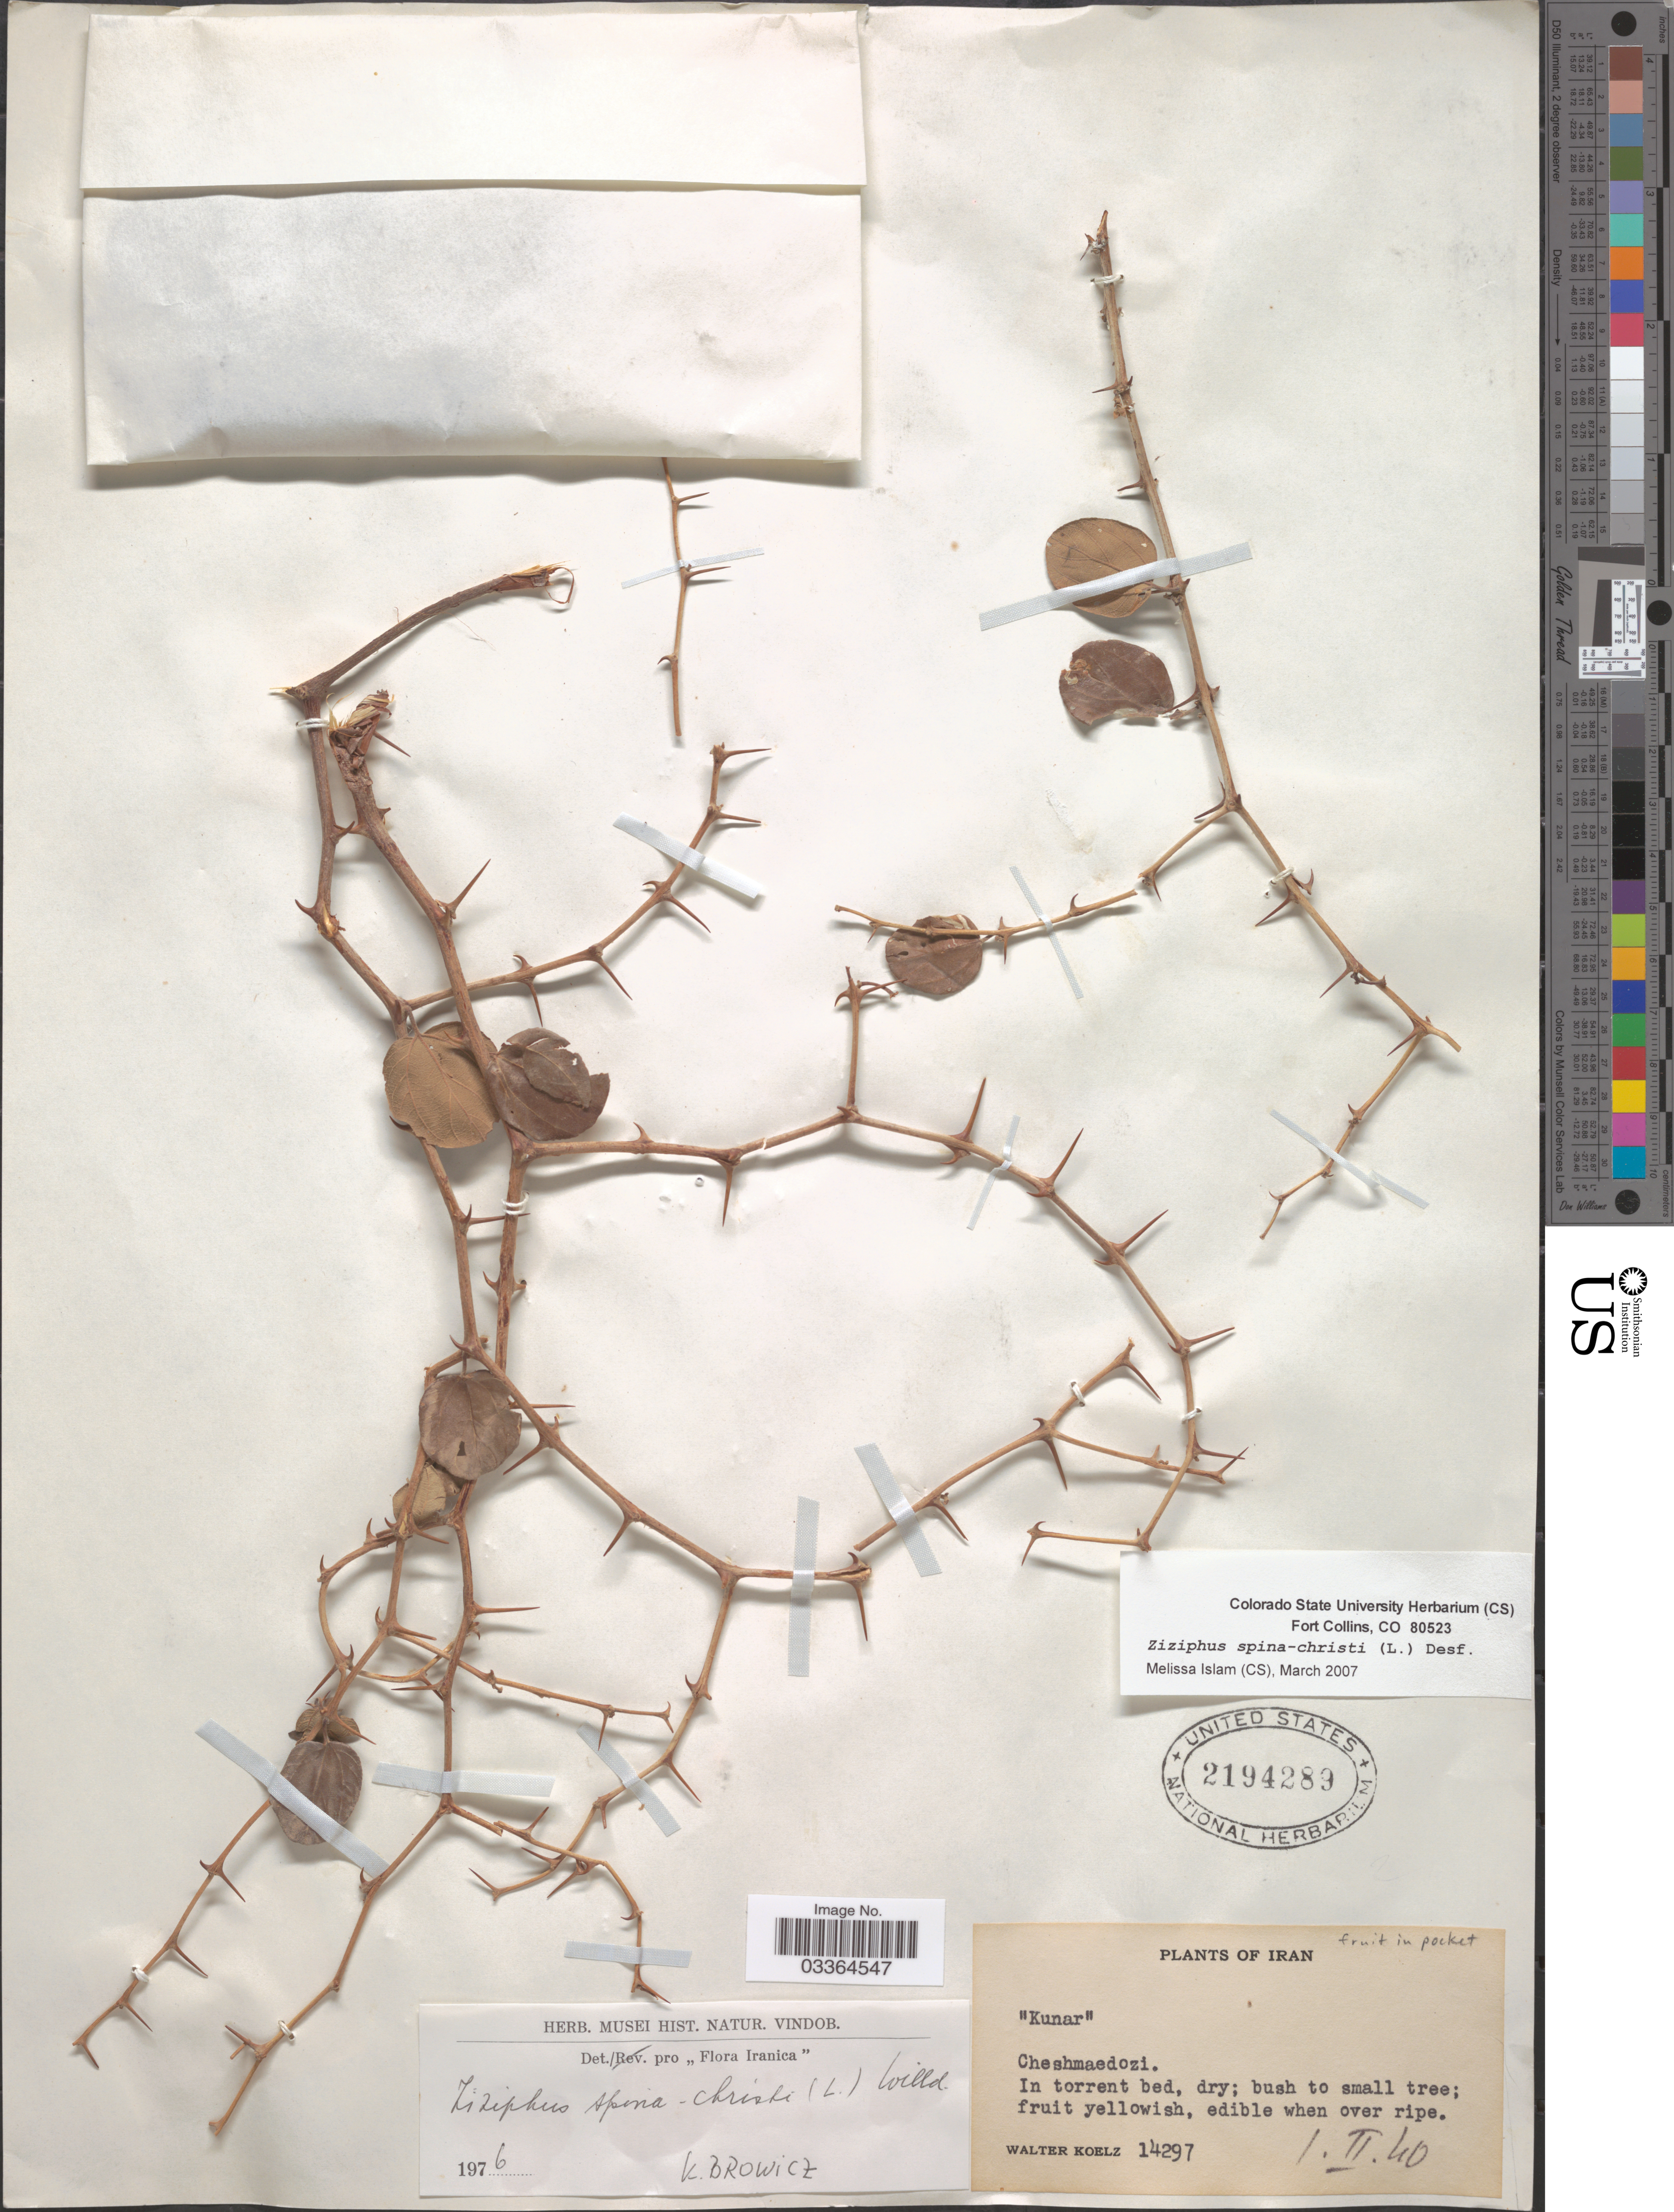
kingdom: Plantae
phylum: Tracheophyta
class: Magnoliopsida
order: Rosales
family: Rhamnaceae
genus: Ziziphus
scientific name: Ziziphus spina-christi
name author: (L.) Willd.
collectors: W. N. Koelz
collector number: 14297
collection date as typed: Transcribed d/m/y: 1/3/40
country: Iran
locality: Cheshmaedozi.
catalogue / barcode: US 2194289